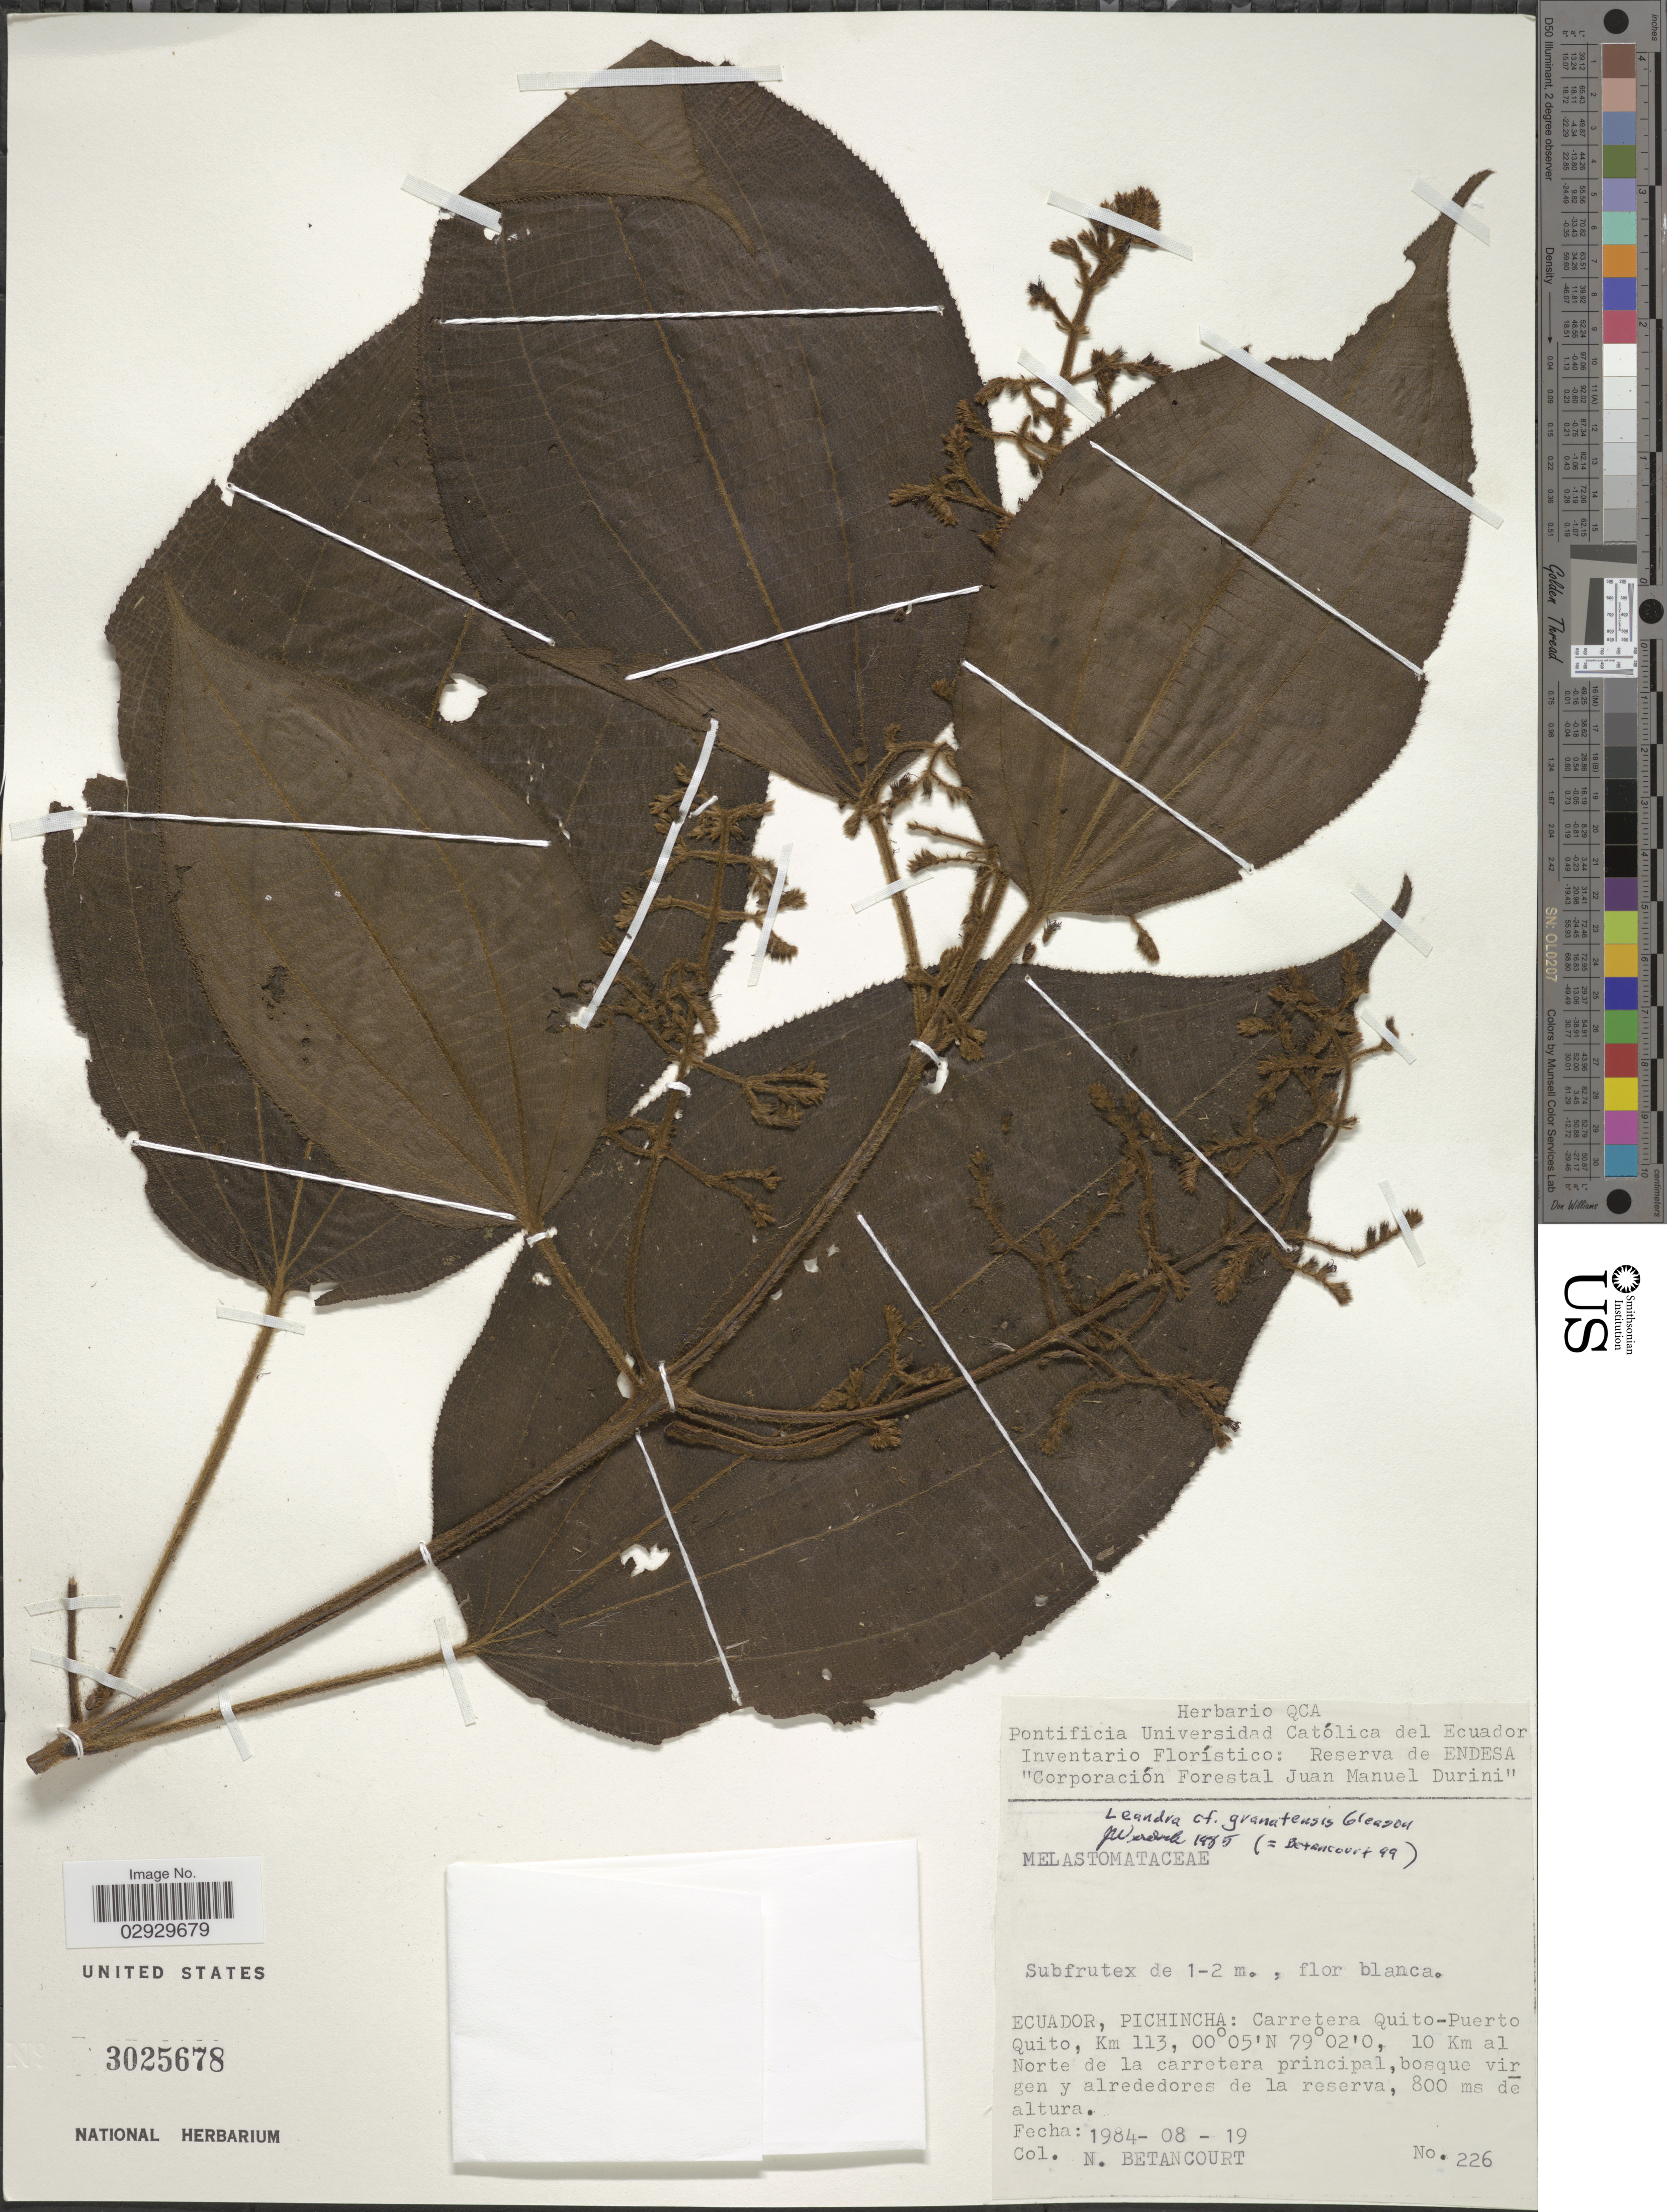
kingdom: Plantae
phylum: Tracheophyta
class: Magnoliopsida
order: Myrtales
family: Melastomataceae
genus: Leandra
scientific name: Leandra granatensis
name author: Gleason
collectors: N. Betancourt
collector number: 226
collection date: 1984-08-19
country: Ecuador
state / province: Pichincha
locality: Carretera Quito-Puerto Quito, Km 113, 10 Km al Norte de la carretera principal, bosque virgen y alrededores de la reserva.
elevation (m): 800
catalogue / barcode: US 3025678